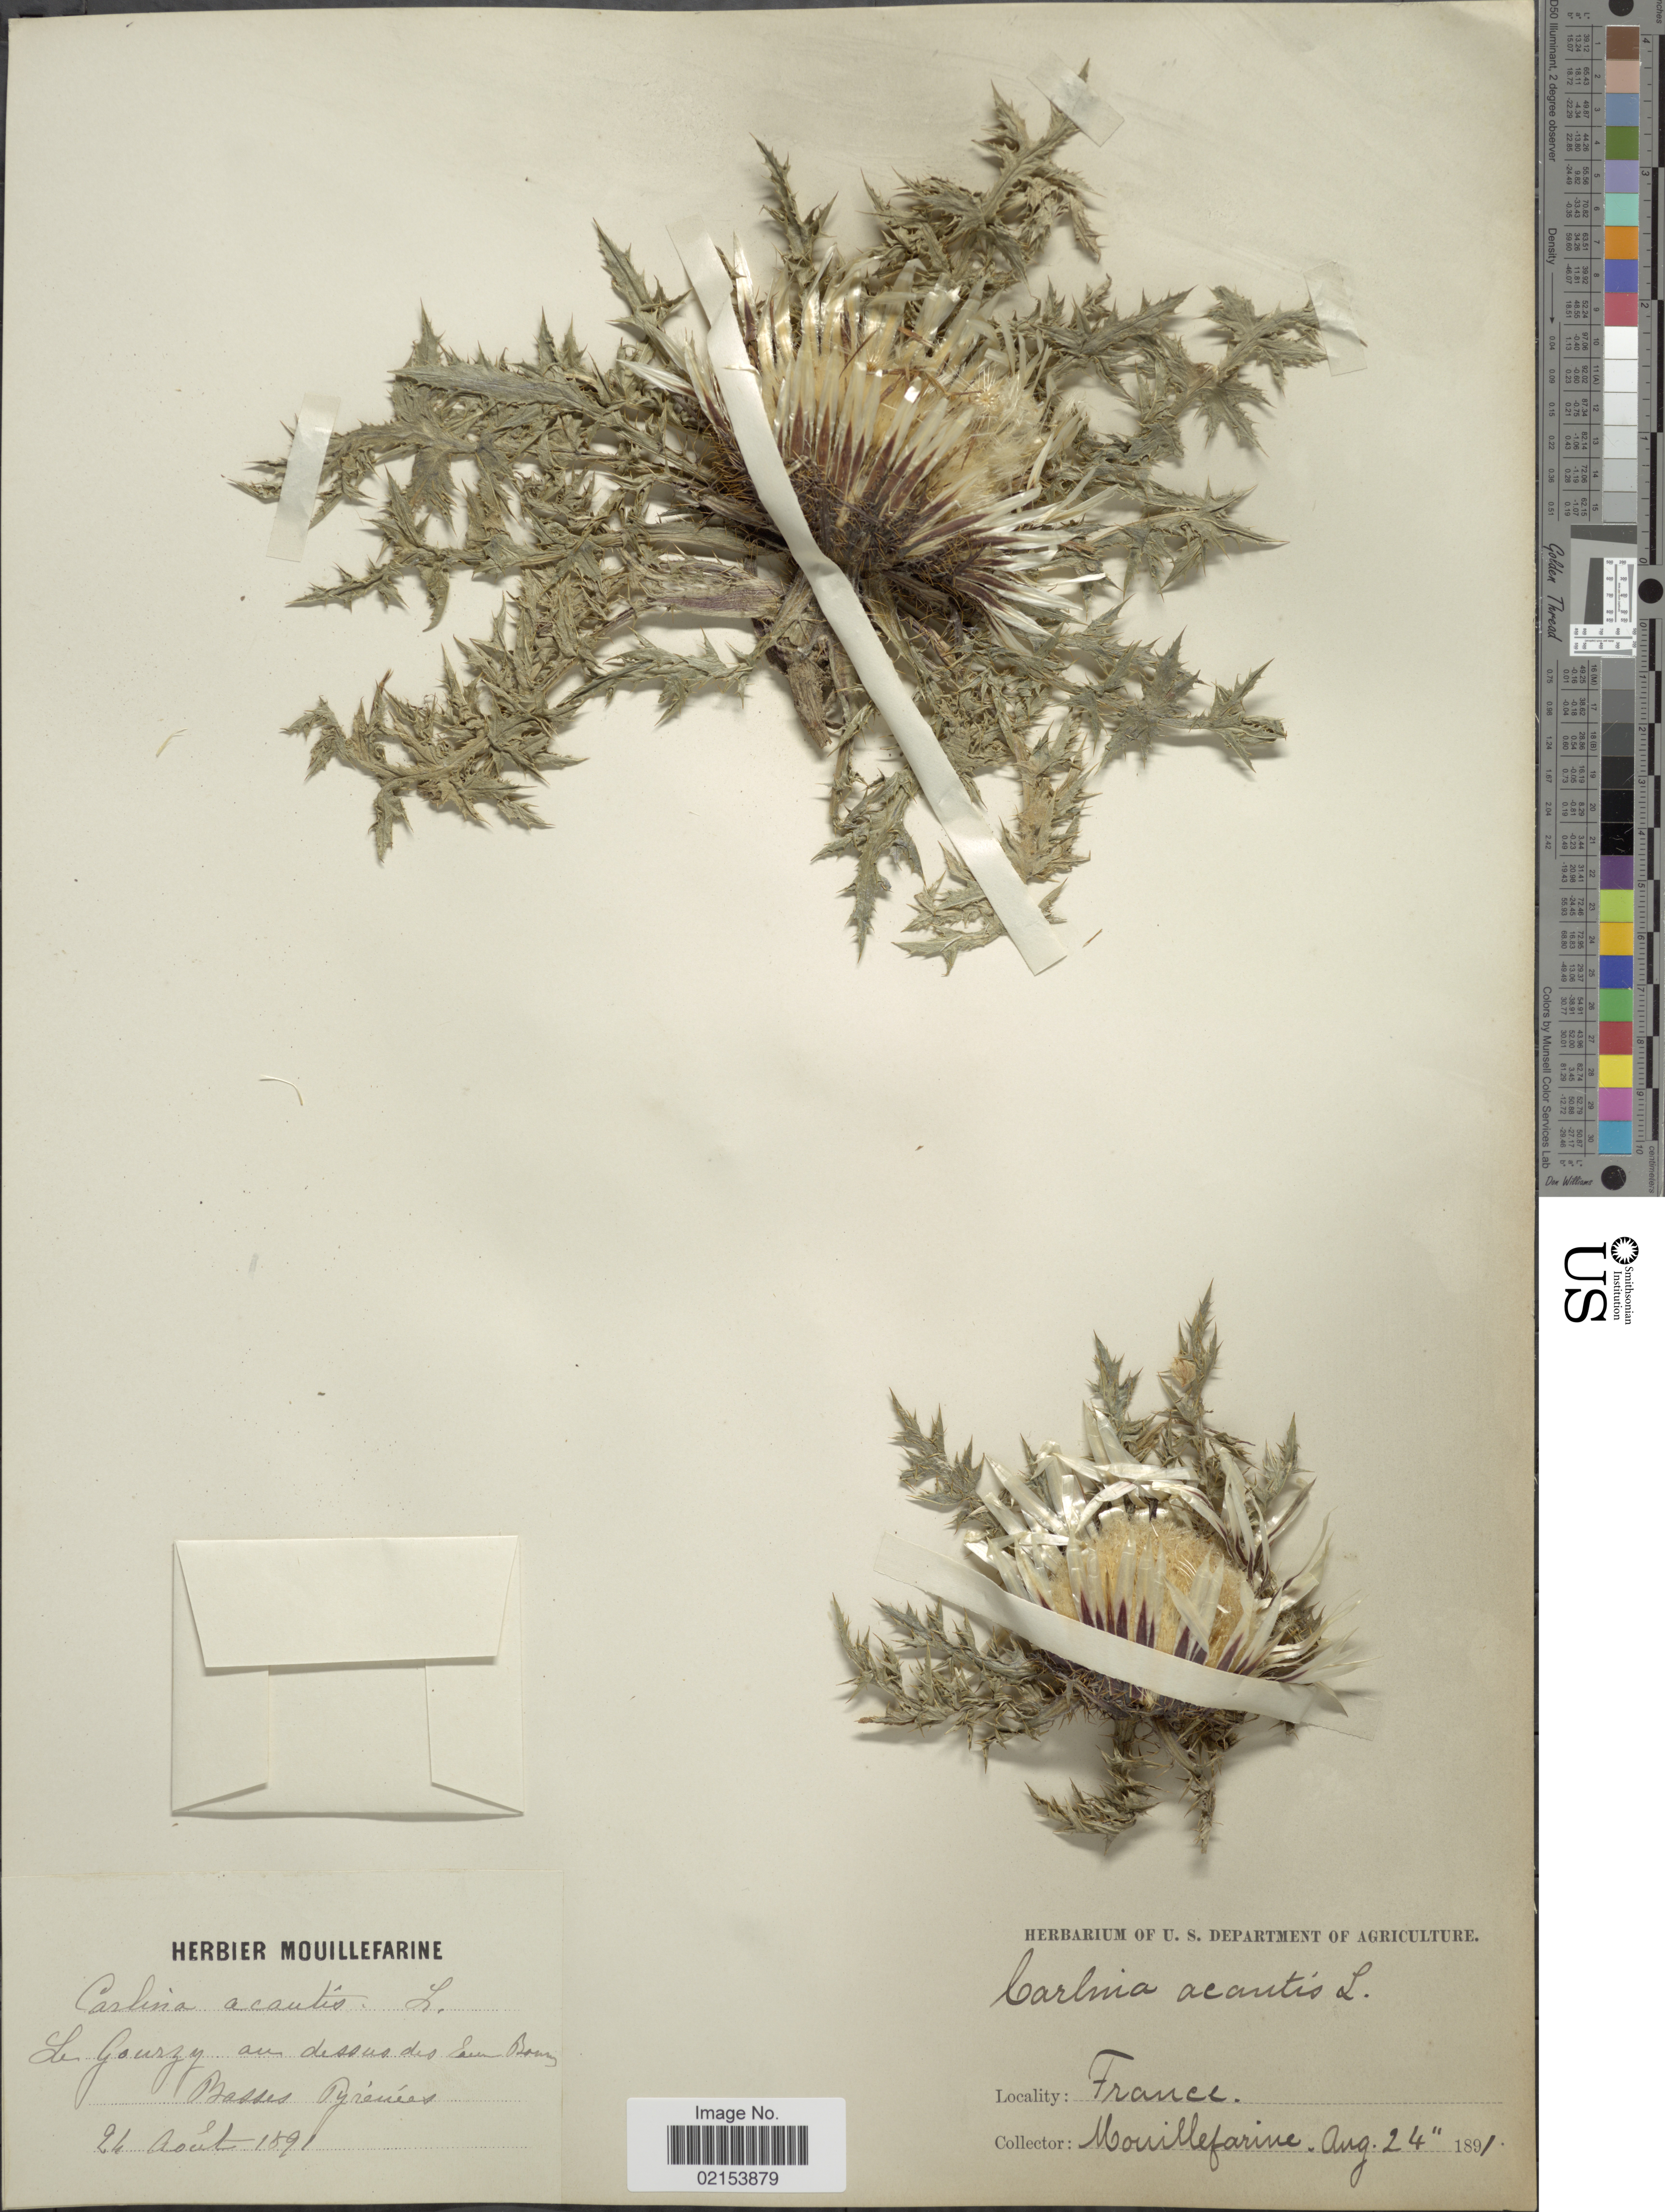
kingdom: Plantae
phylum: Tracheophyta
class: Magnoliopsida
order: Asterales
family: Asteraceae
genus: Carlina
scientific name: Carlina acaulis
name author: L.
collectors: A. Mouillefarine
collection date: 1891-08-24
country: France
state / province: Nouvelle-Aquitaine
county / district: Pyrénées-Atlantiques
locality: Le Gourzy au dessus des Eaux Bonnes, Basses Pyrénées.